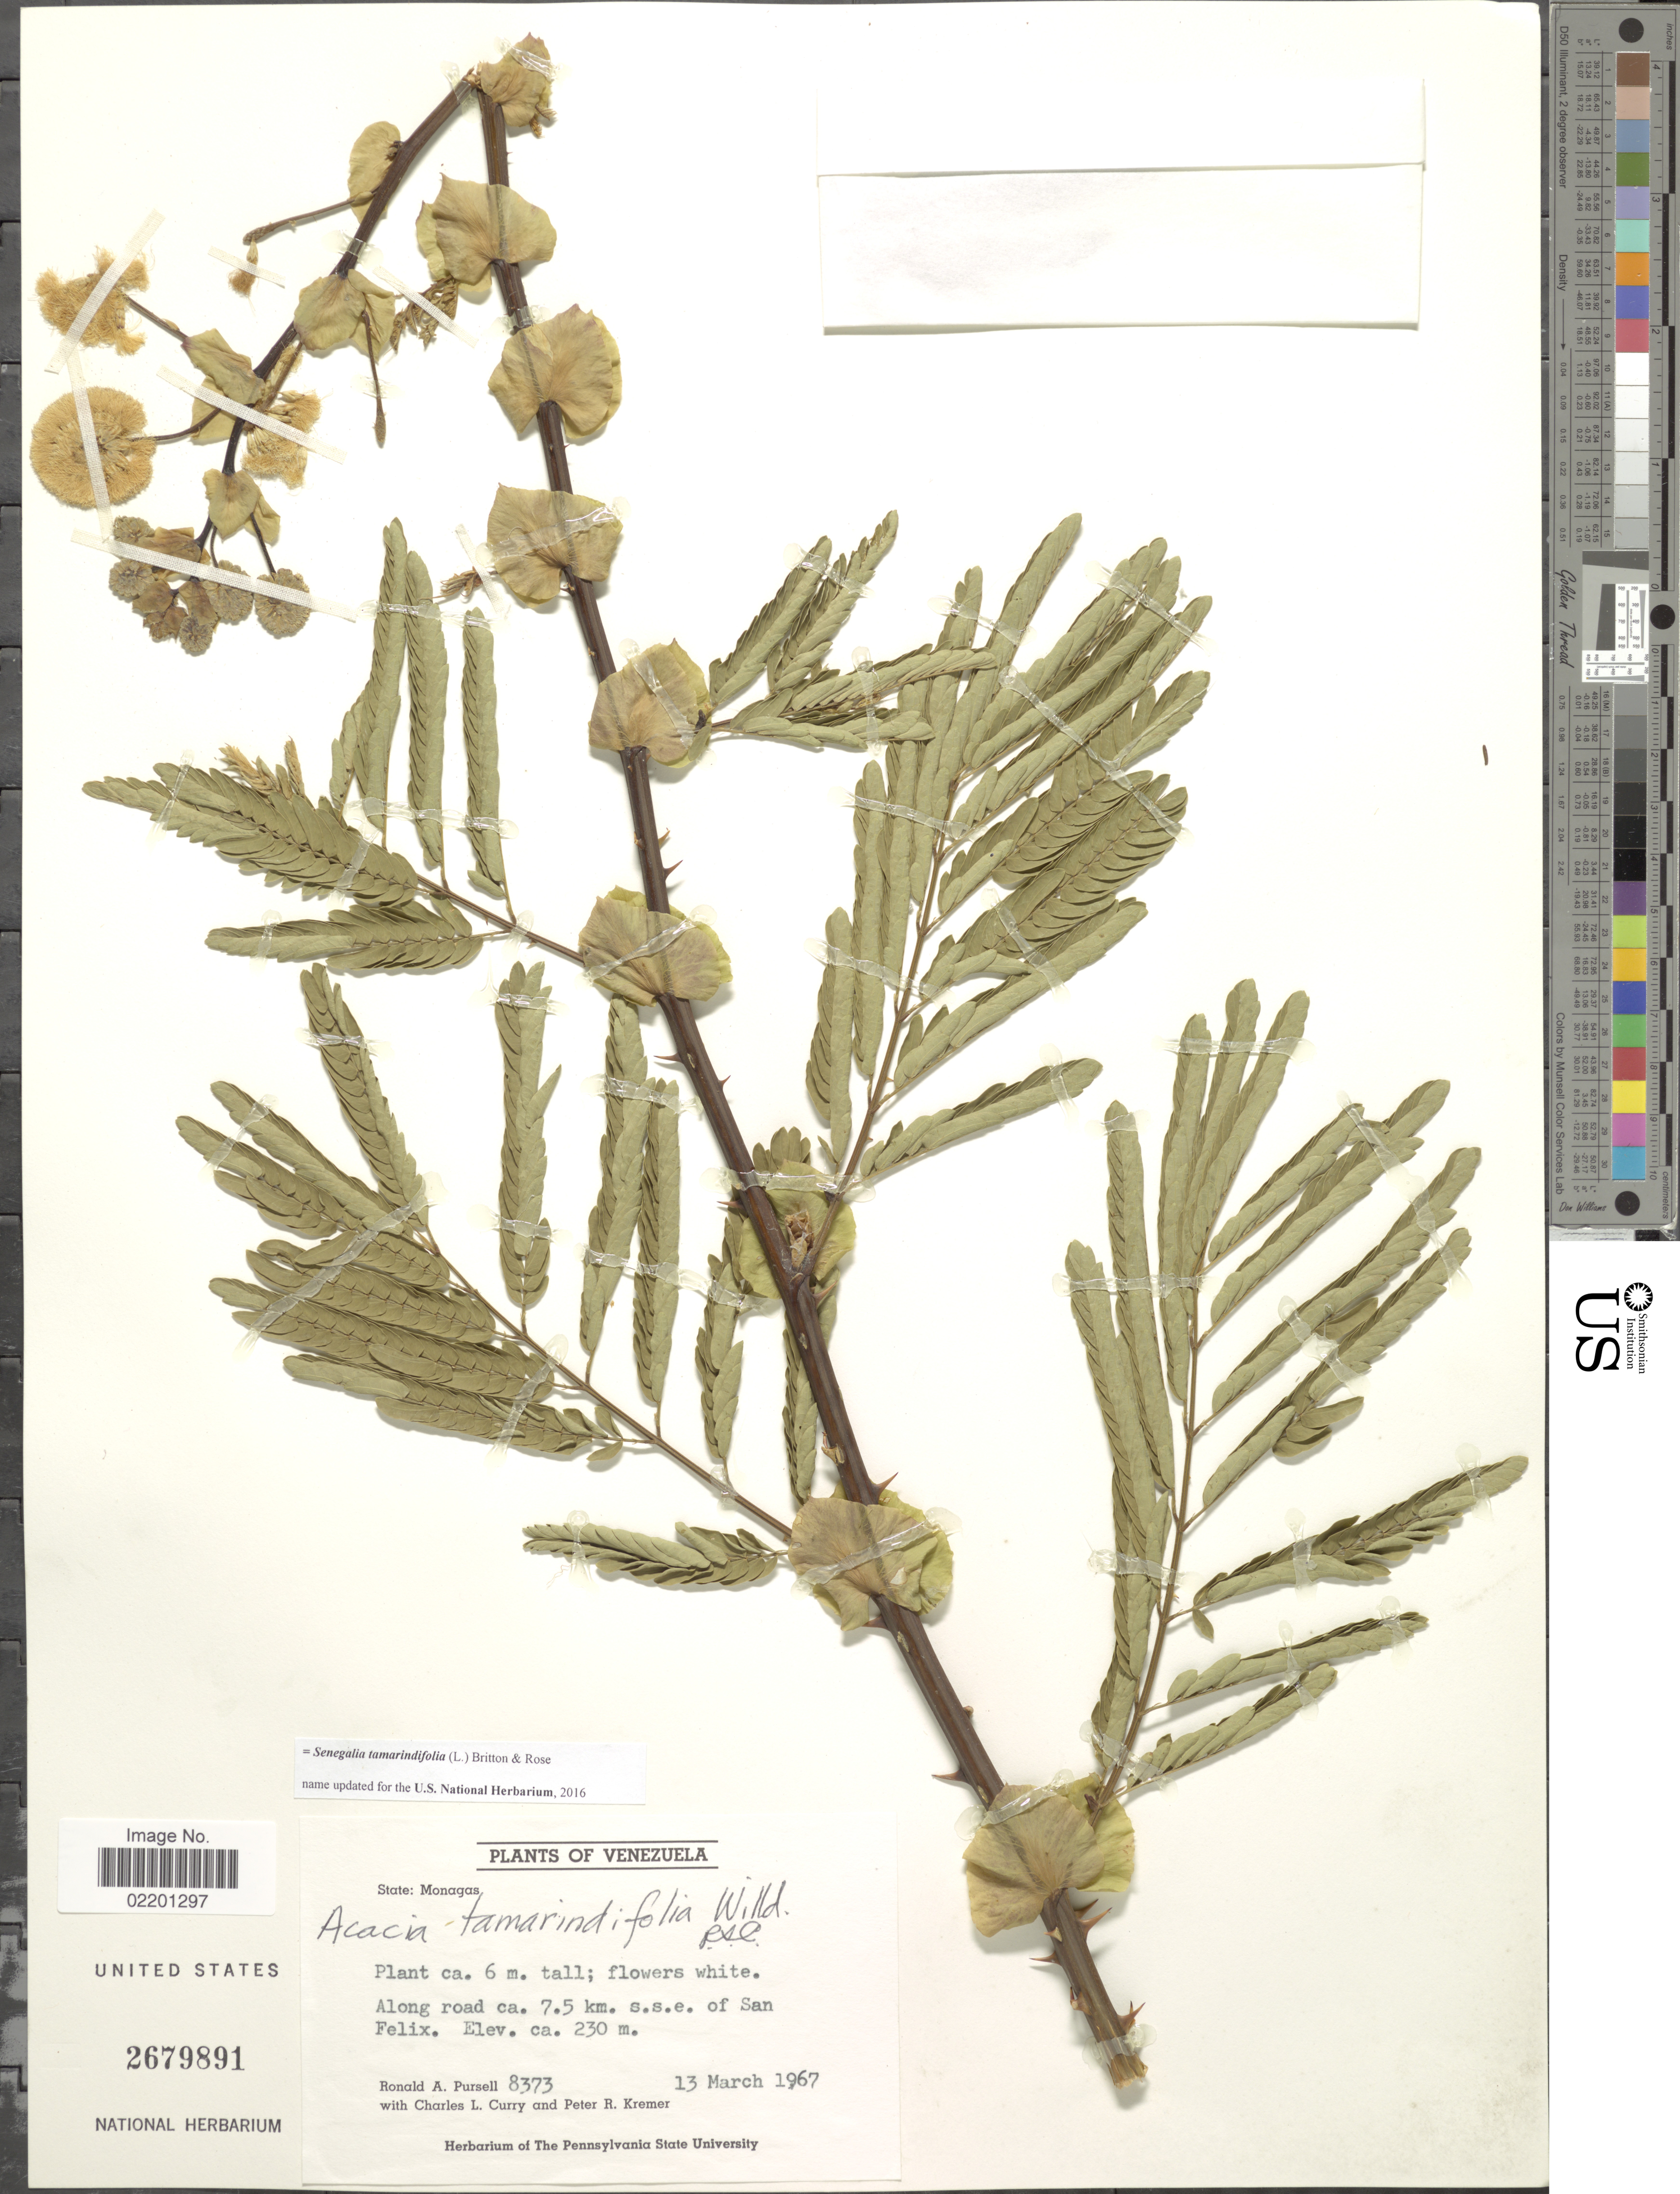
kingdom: Plantae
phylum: Tracheophyta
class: Magnoliopsida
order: Fabales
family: Fabaceae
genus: Senegalia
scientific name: Senegalia tamarindifolia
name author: (L.) Britton & Rose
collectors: R. A. Pursell, C. L. Curry & P. Kremer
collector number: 8373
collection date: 1967-03-13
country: Venezuela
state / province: Monagas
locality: State: Monagas, Along road 7.5 km s.s.e. of San Felix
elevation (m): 230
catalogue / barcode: US 2679891